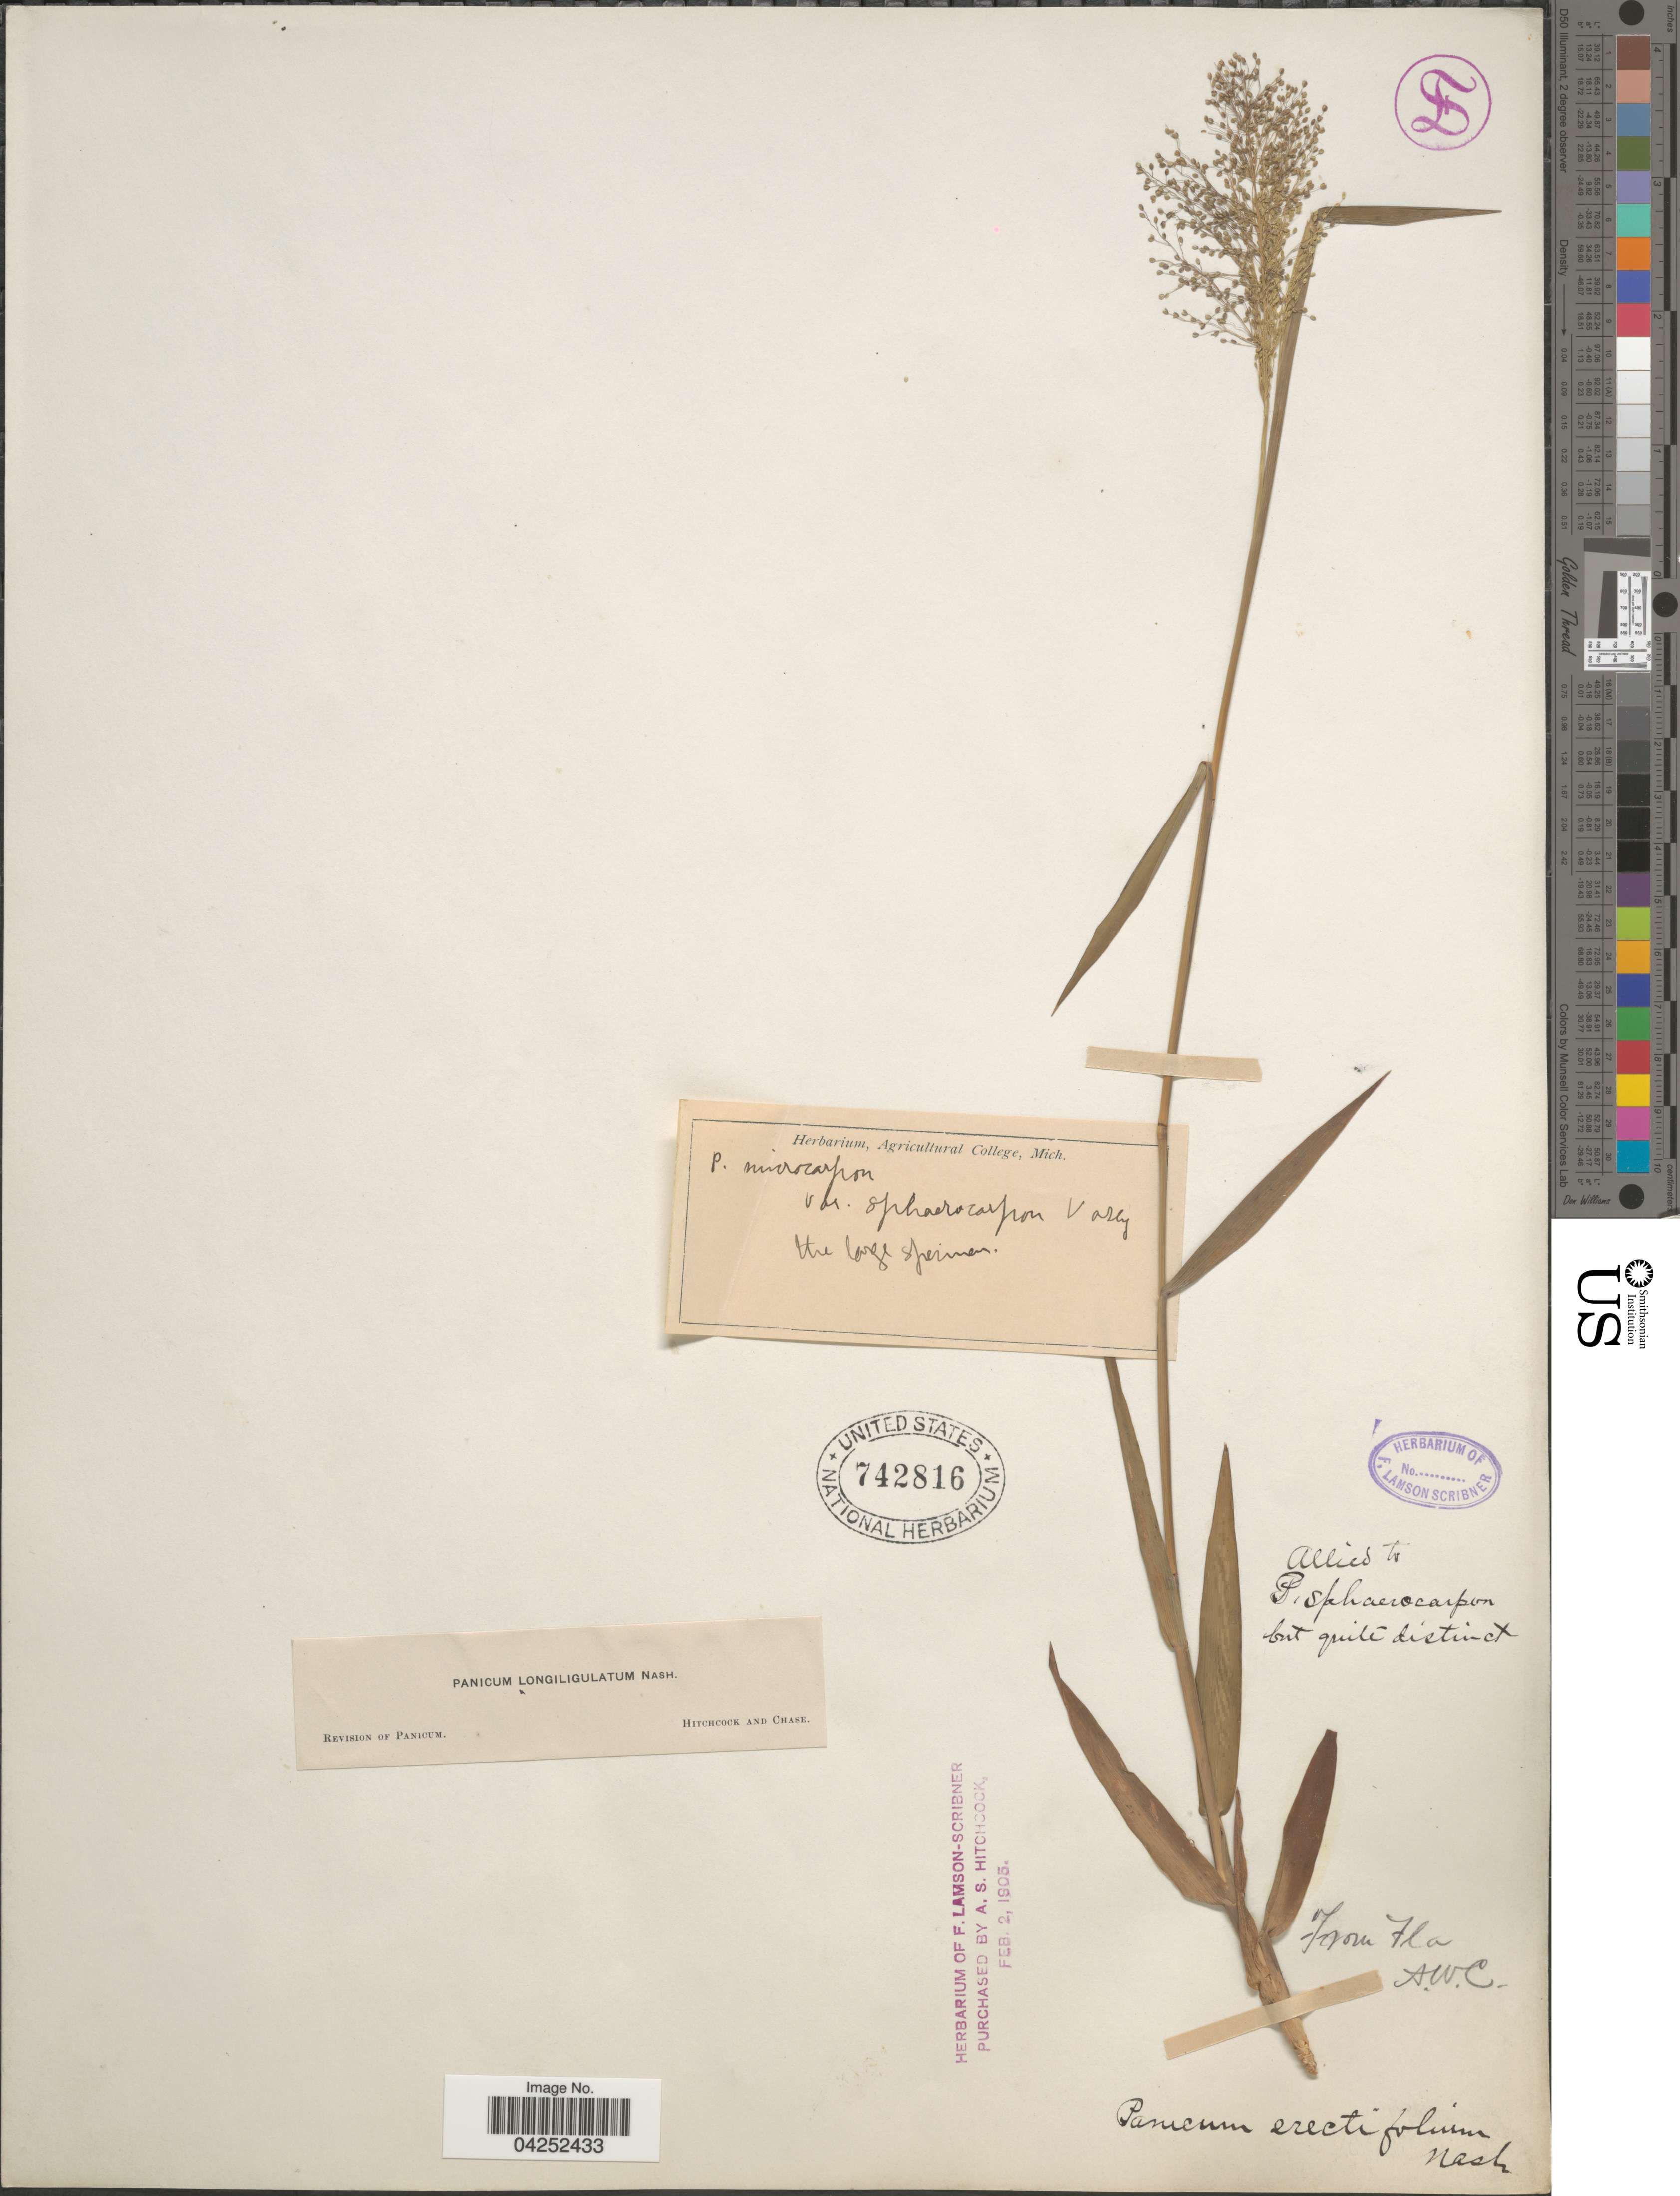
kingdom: Plantae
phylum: Tracheophyta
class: Liliopsida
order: Poales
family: Poaceae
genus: Dichanthelium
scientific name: Dichanthelium bicknellii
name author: (Nash) LeBlond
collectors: Ex herb. Agricultural College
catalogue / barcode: US 742816